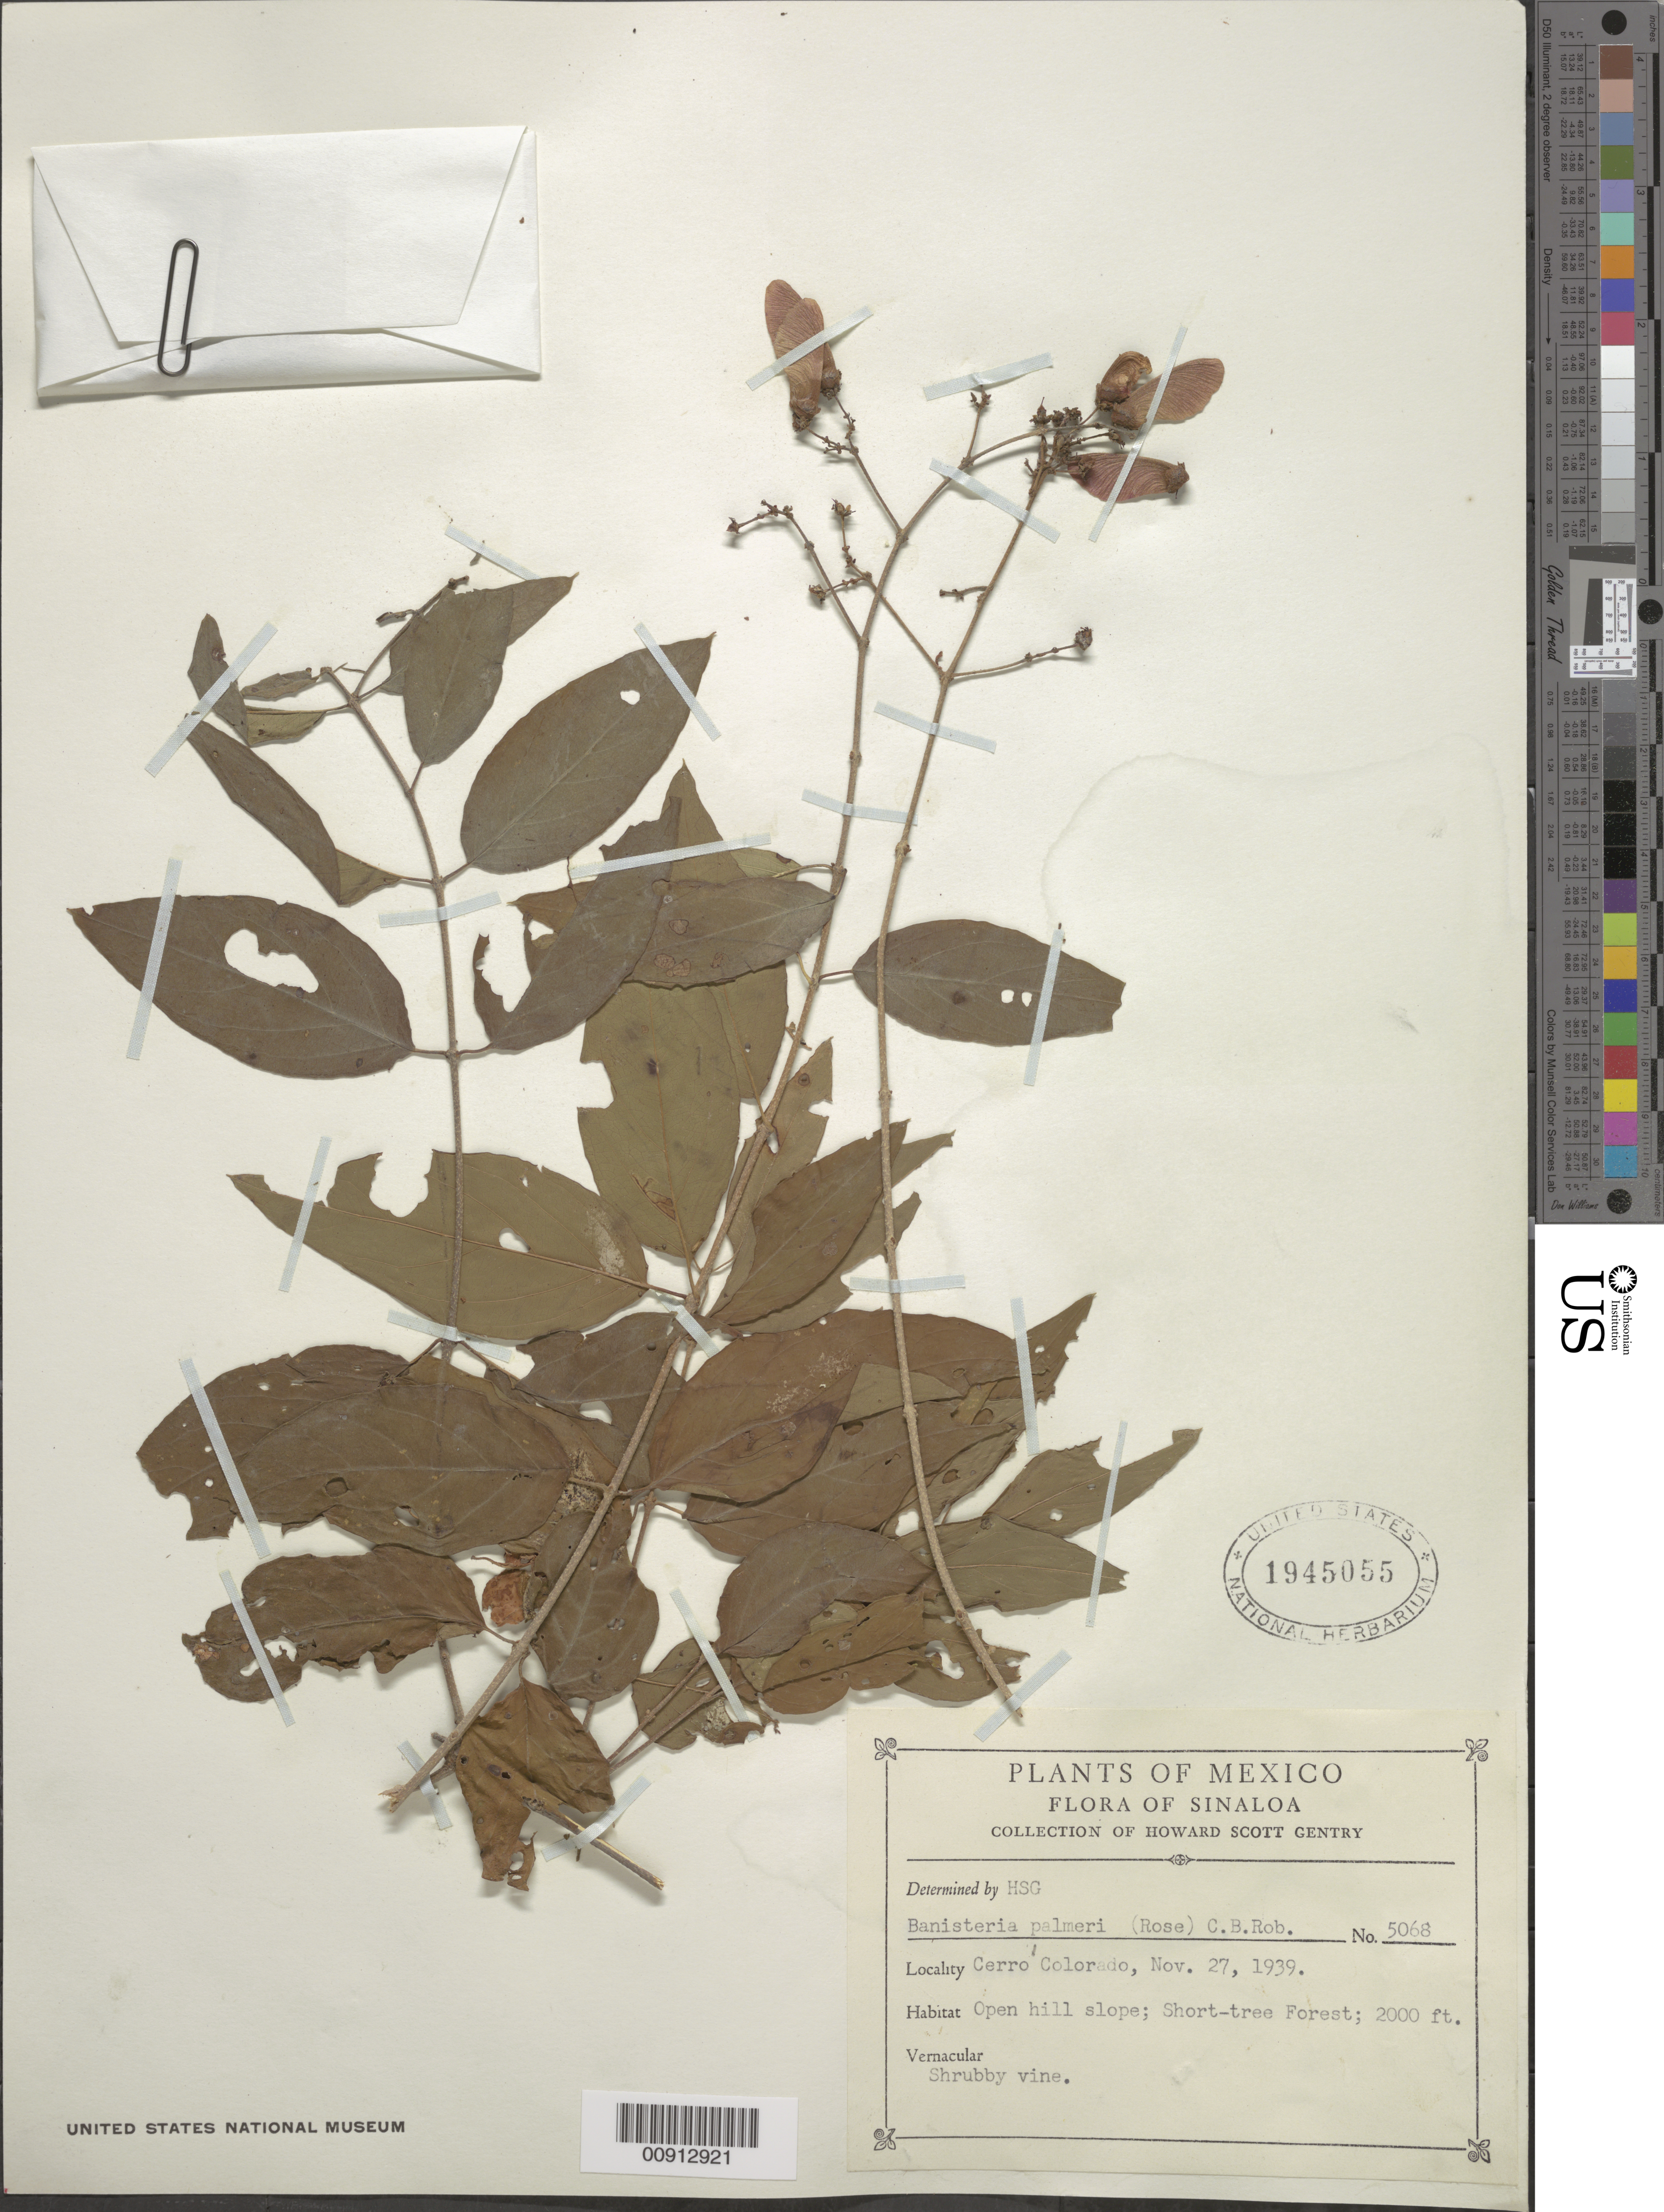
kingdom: Plantae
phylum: Tracheophyta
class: Magnoliopsida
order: Malpighiales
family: Malpighiaceae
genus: Heteropterys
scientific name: Heteropterys palmeri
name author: Rose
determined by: Strong, Mark T., (BOT), Smithsonian Institution - National Museum of Natural History (UNITED STATES)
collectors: H. S. Gentry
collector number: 5068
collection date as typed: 27 Nov 1939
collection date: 1939-11-27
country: Mexico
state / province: Sinaloa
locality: Cerro Colorado, Sinaloa.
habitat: Open hill slope; Short-tree Forest.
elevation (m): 610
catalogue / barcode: US 1945055